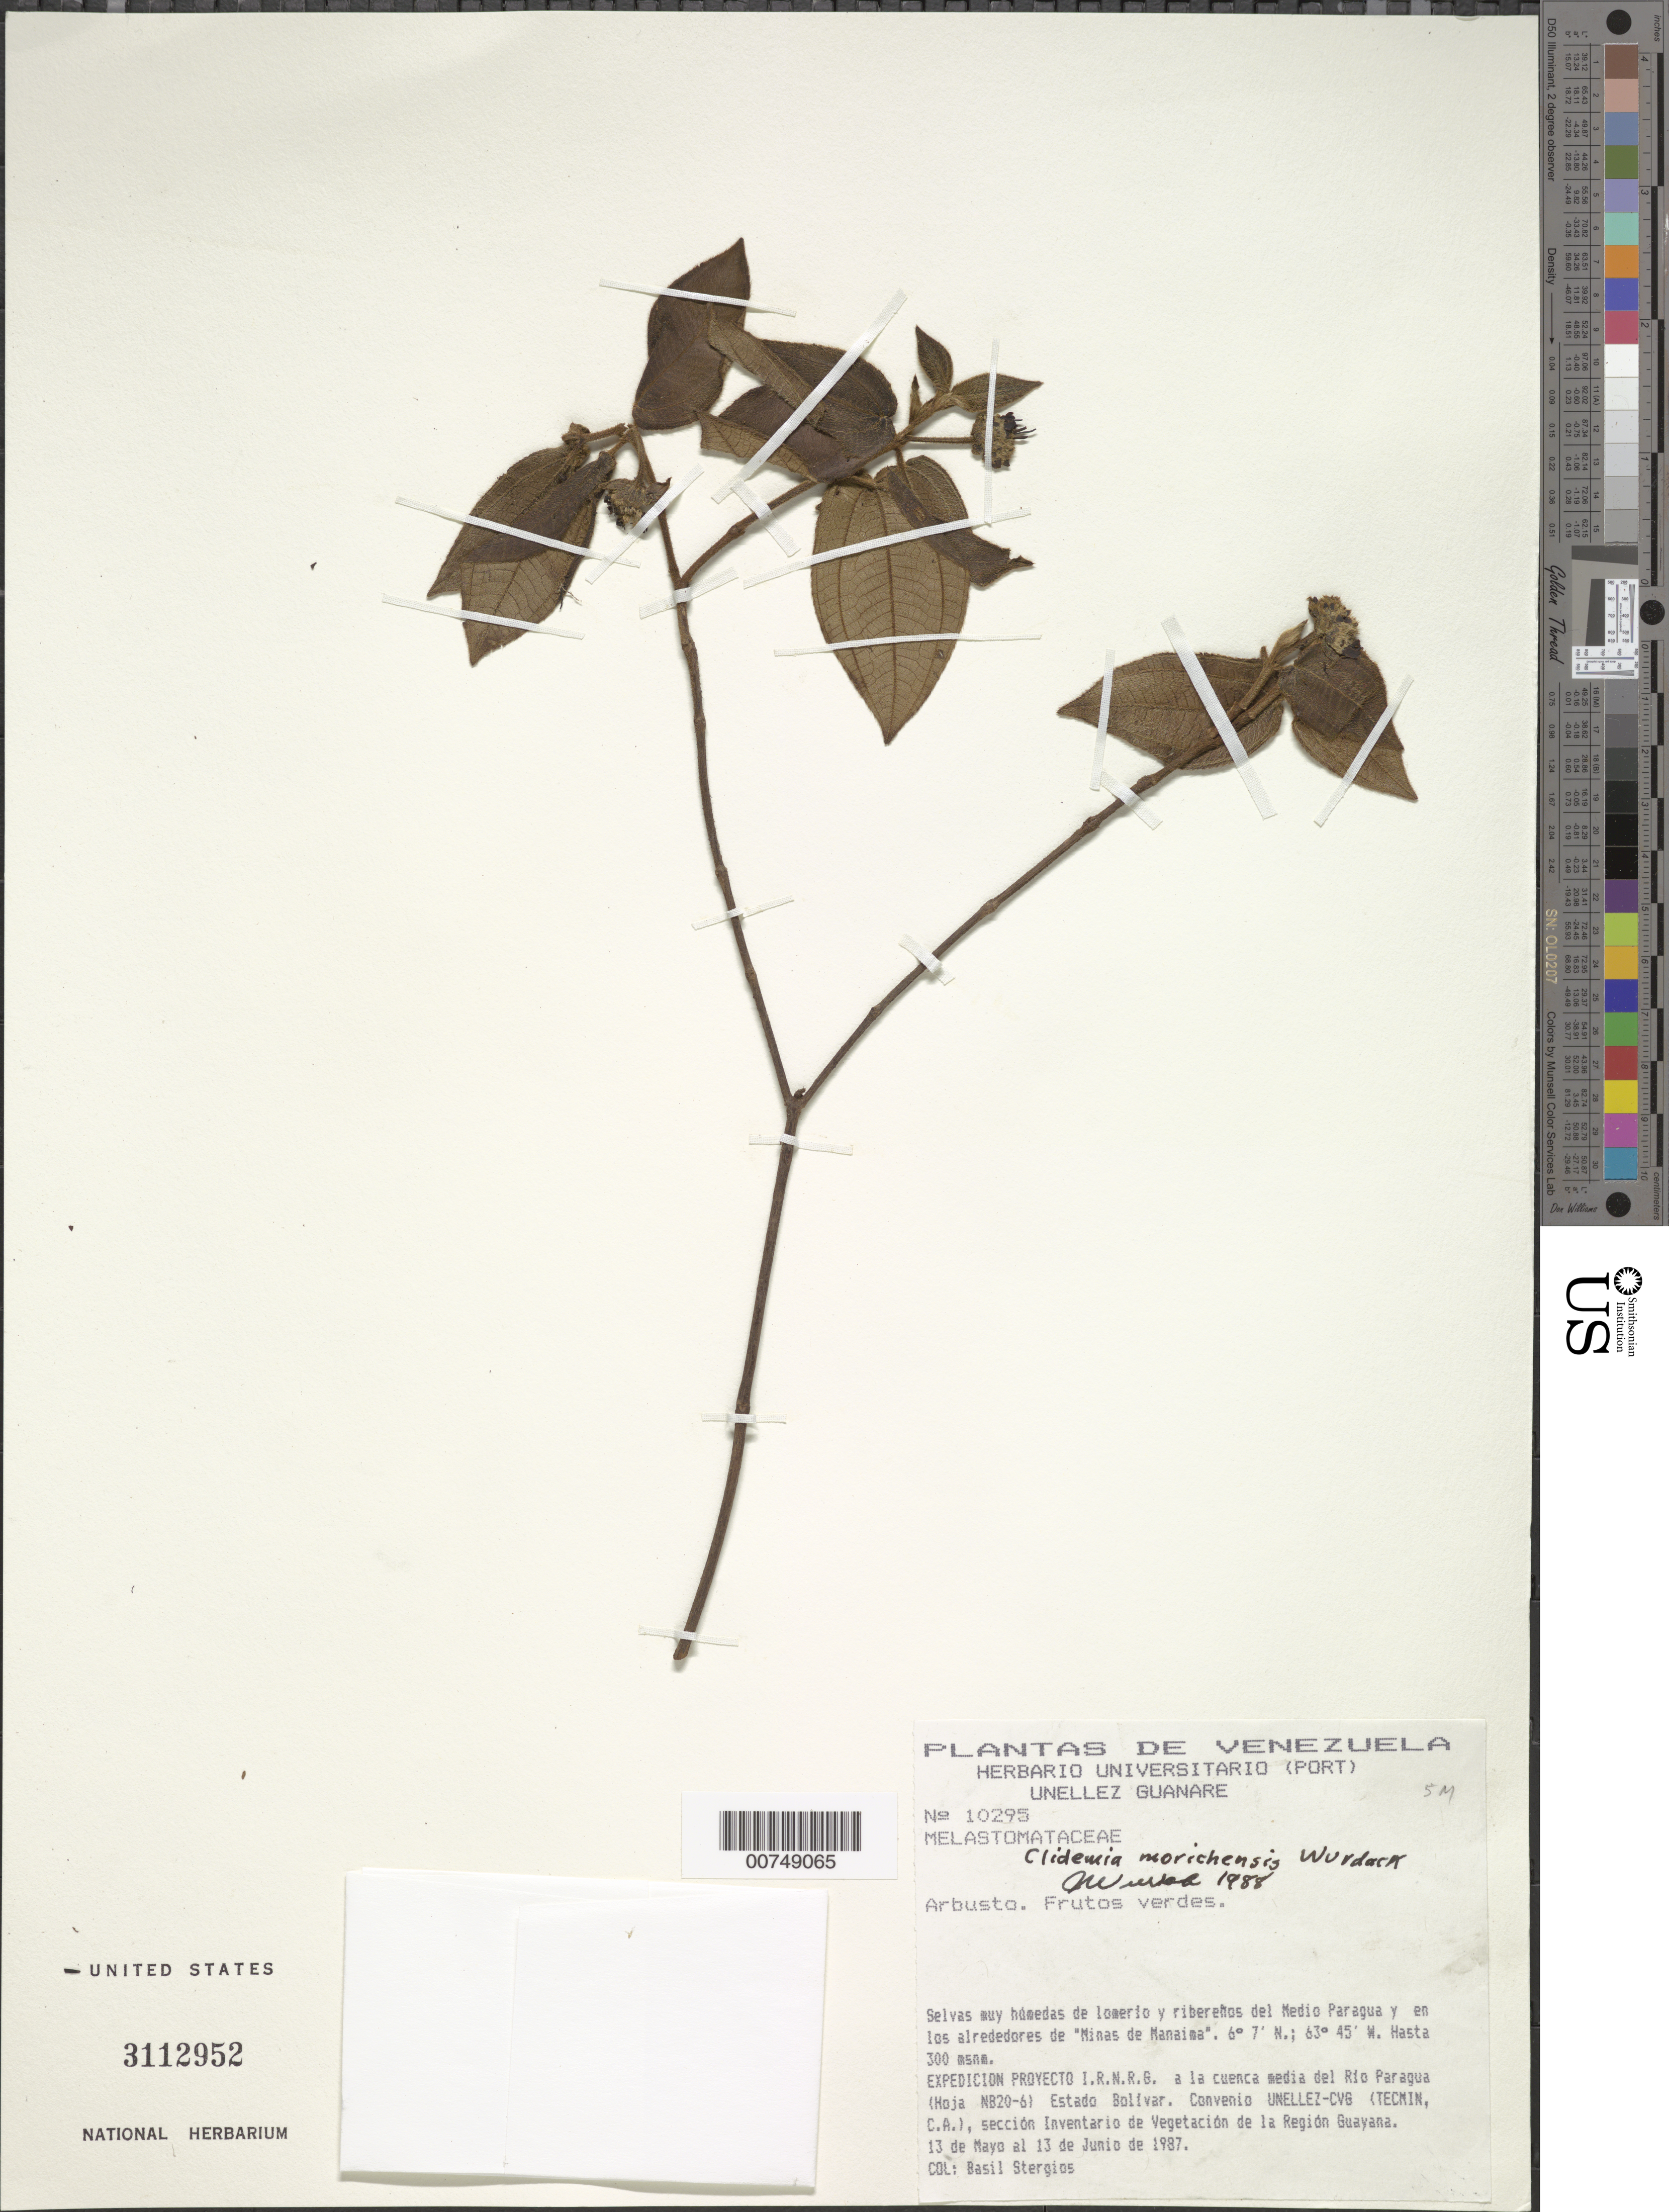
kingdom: Plantae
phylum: Tracheophyta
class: Magnoliopsida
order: Myrtales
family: Melastomataceae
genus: Clidemia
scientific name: Clidemia morichensis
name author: Wurdack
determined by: Wurdack, John J., (US), US (UNITED STATES)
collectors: B. G. Stergios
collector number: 10295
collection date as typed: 13-May-87 to 13-Jun-87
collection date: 1987-05-13/1987-06-13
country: Venezuela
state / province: Bolívar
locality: Río Paragua, Medio Paragua y Minas de Manaima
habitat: Selvas muy húmedas de lomerio y riberenos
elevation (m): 300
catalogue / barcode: US 3112952